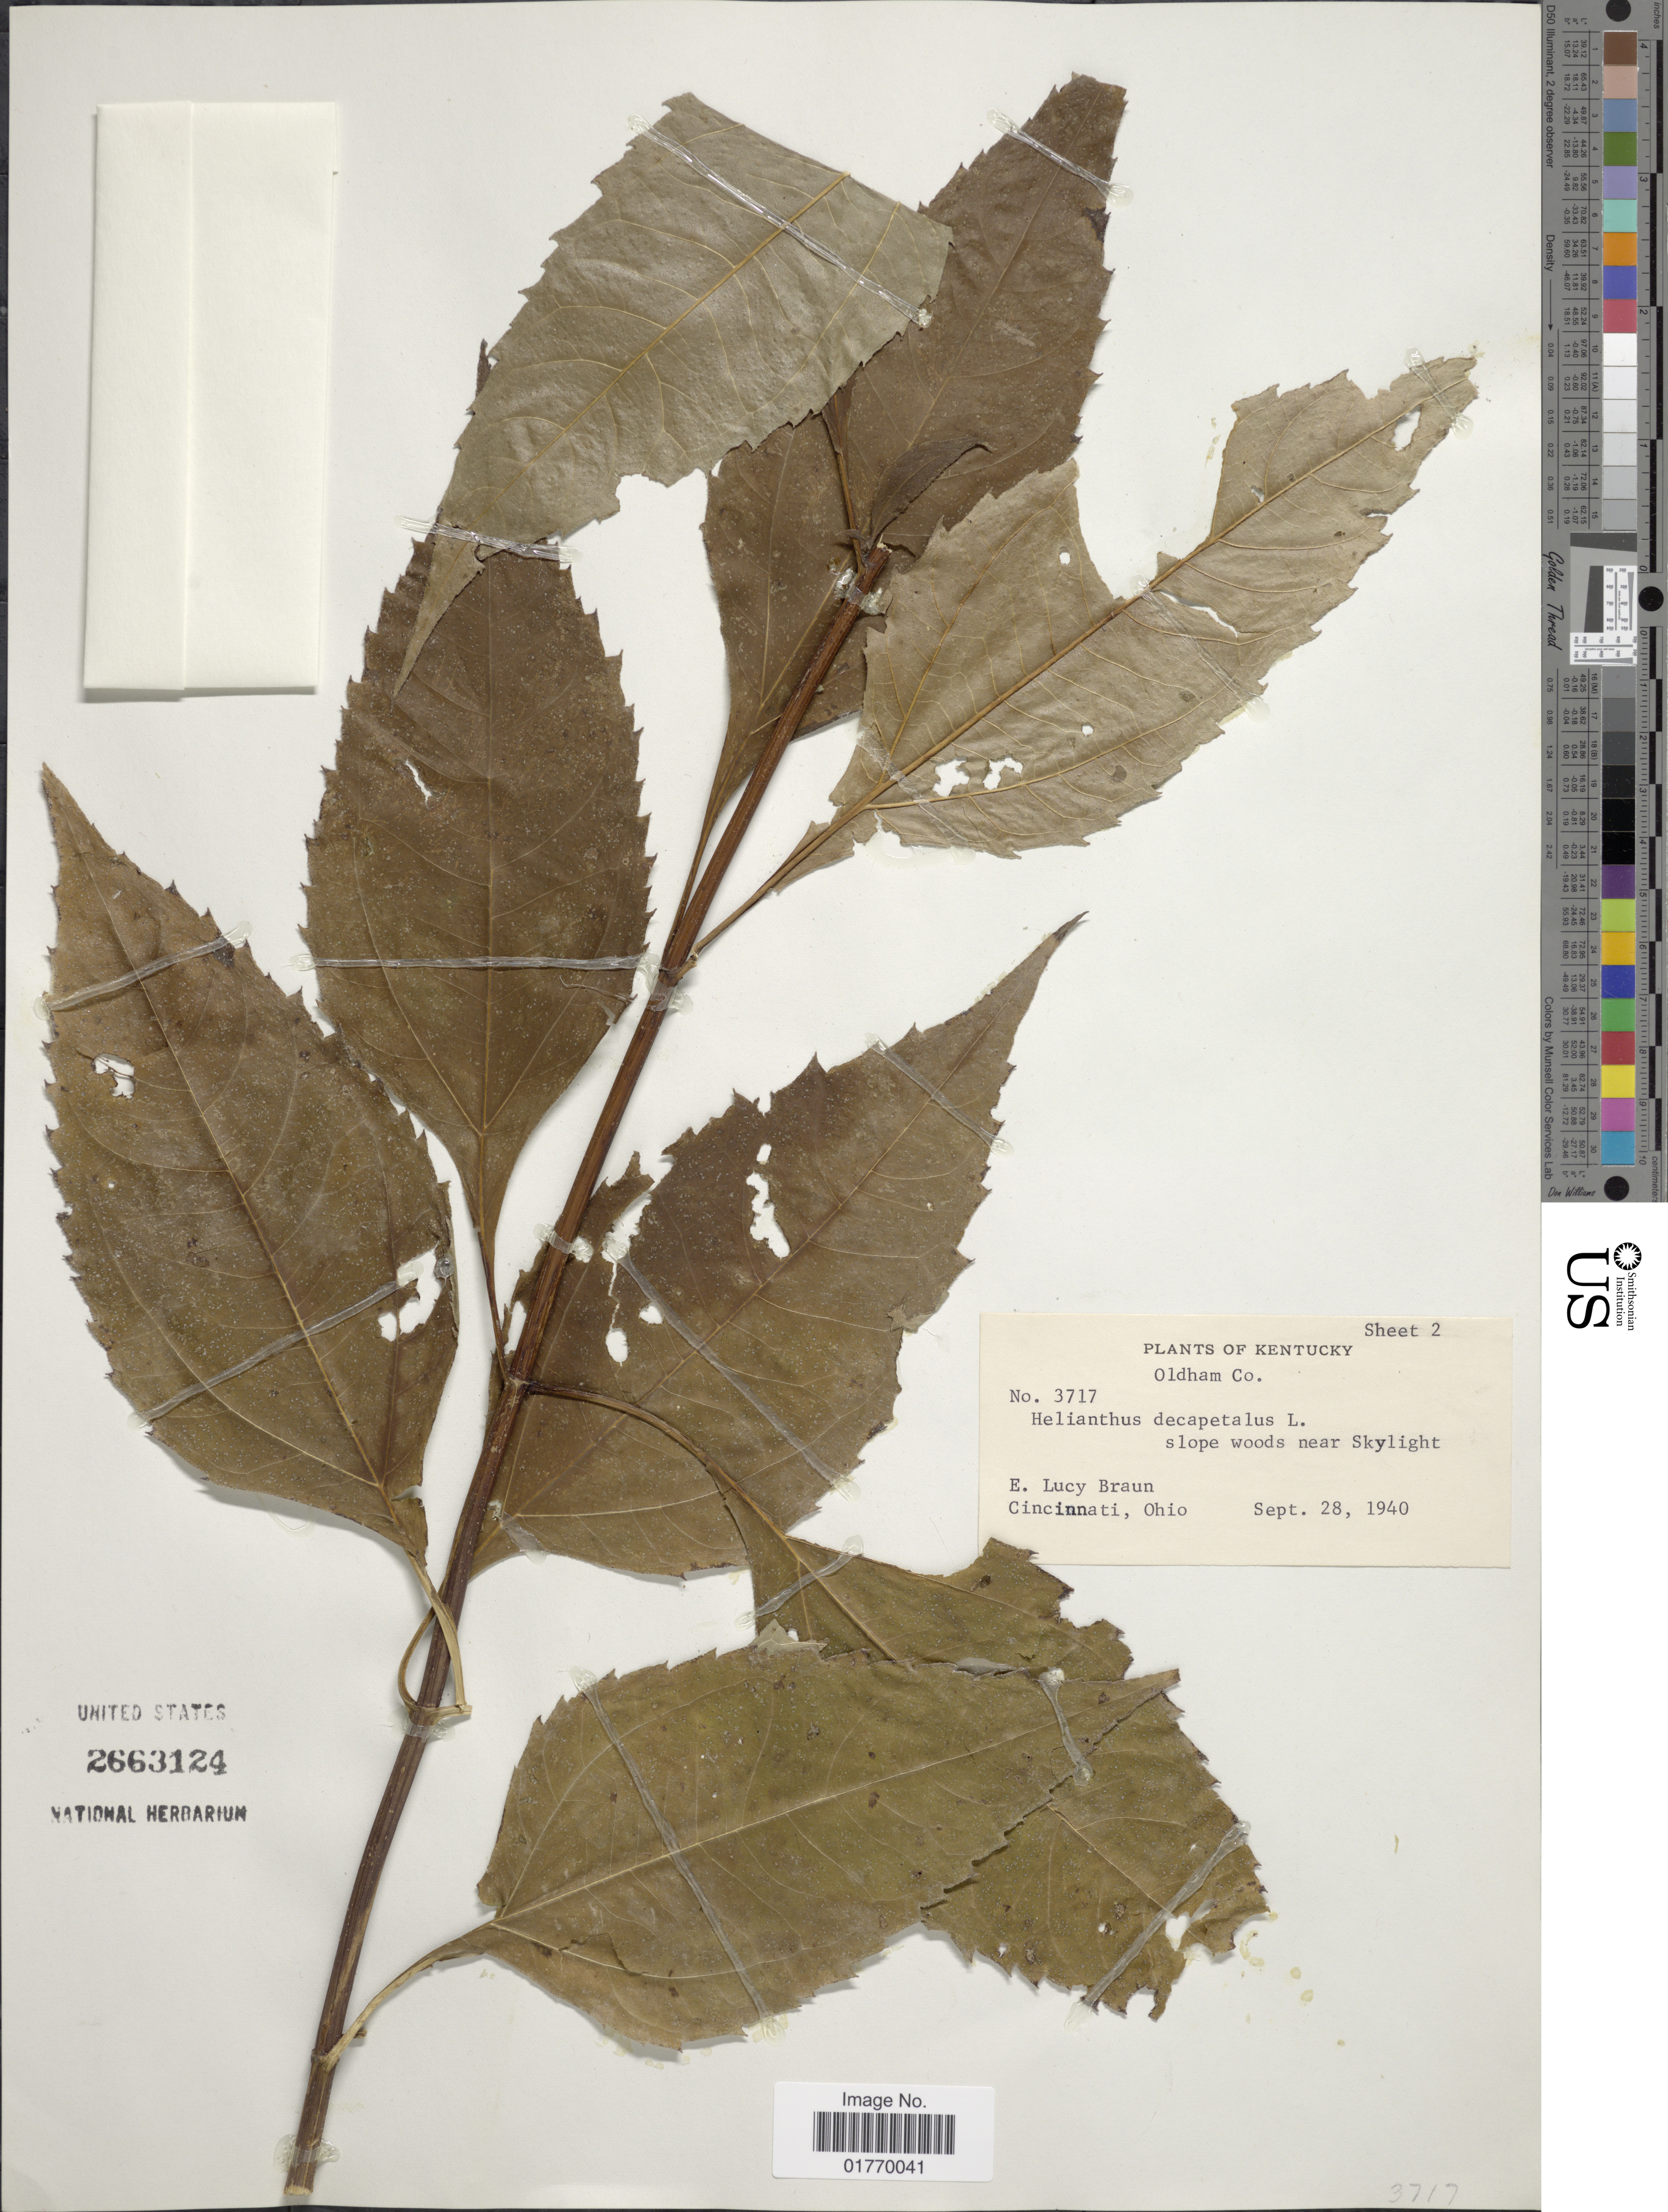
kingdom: Plantae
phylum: Tracheophyta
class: Magnoliopsida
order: Asterales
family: Asteraceae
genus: Helianthus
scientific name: Helianthus decapetalus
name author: L.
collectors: E. L. Braun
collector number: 3717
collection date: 1940-09-28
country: United States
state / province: Kentucky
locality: Oldham Co., Slope woods near Skylight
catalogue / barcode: US 2663124